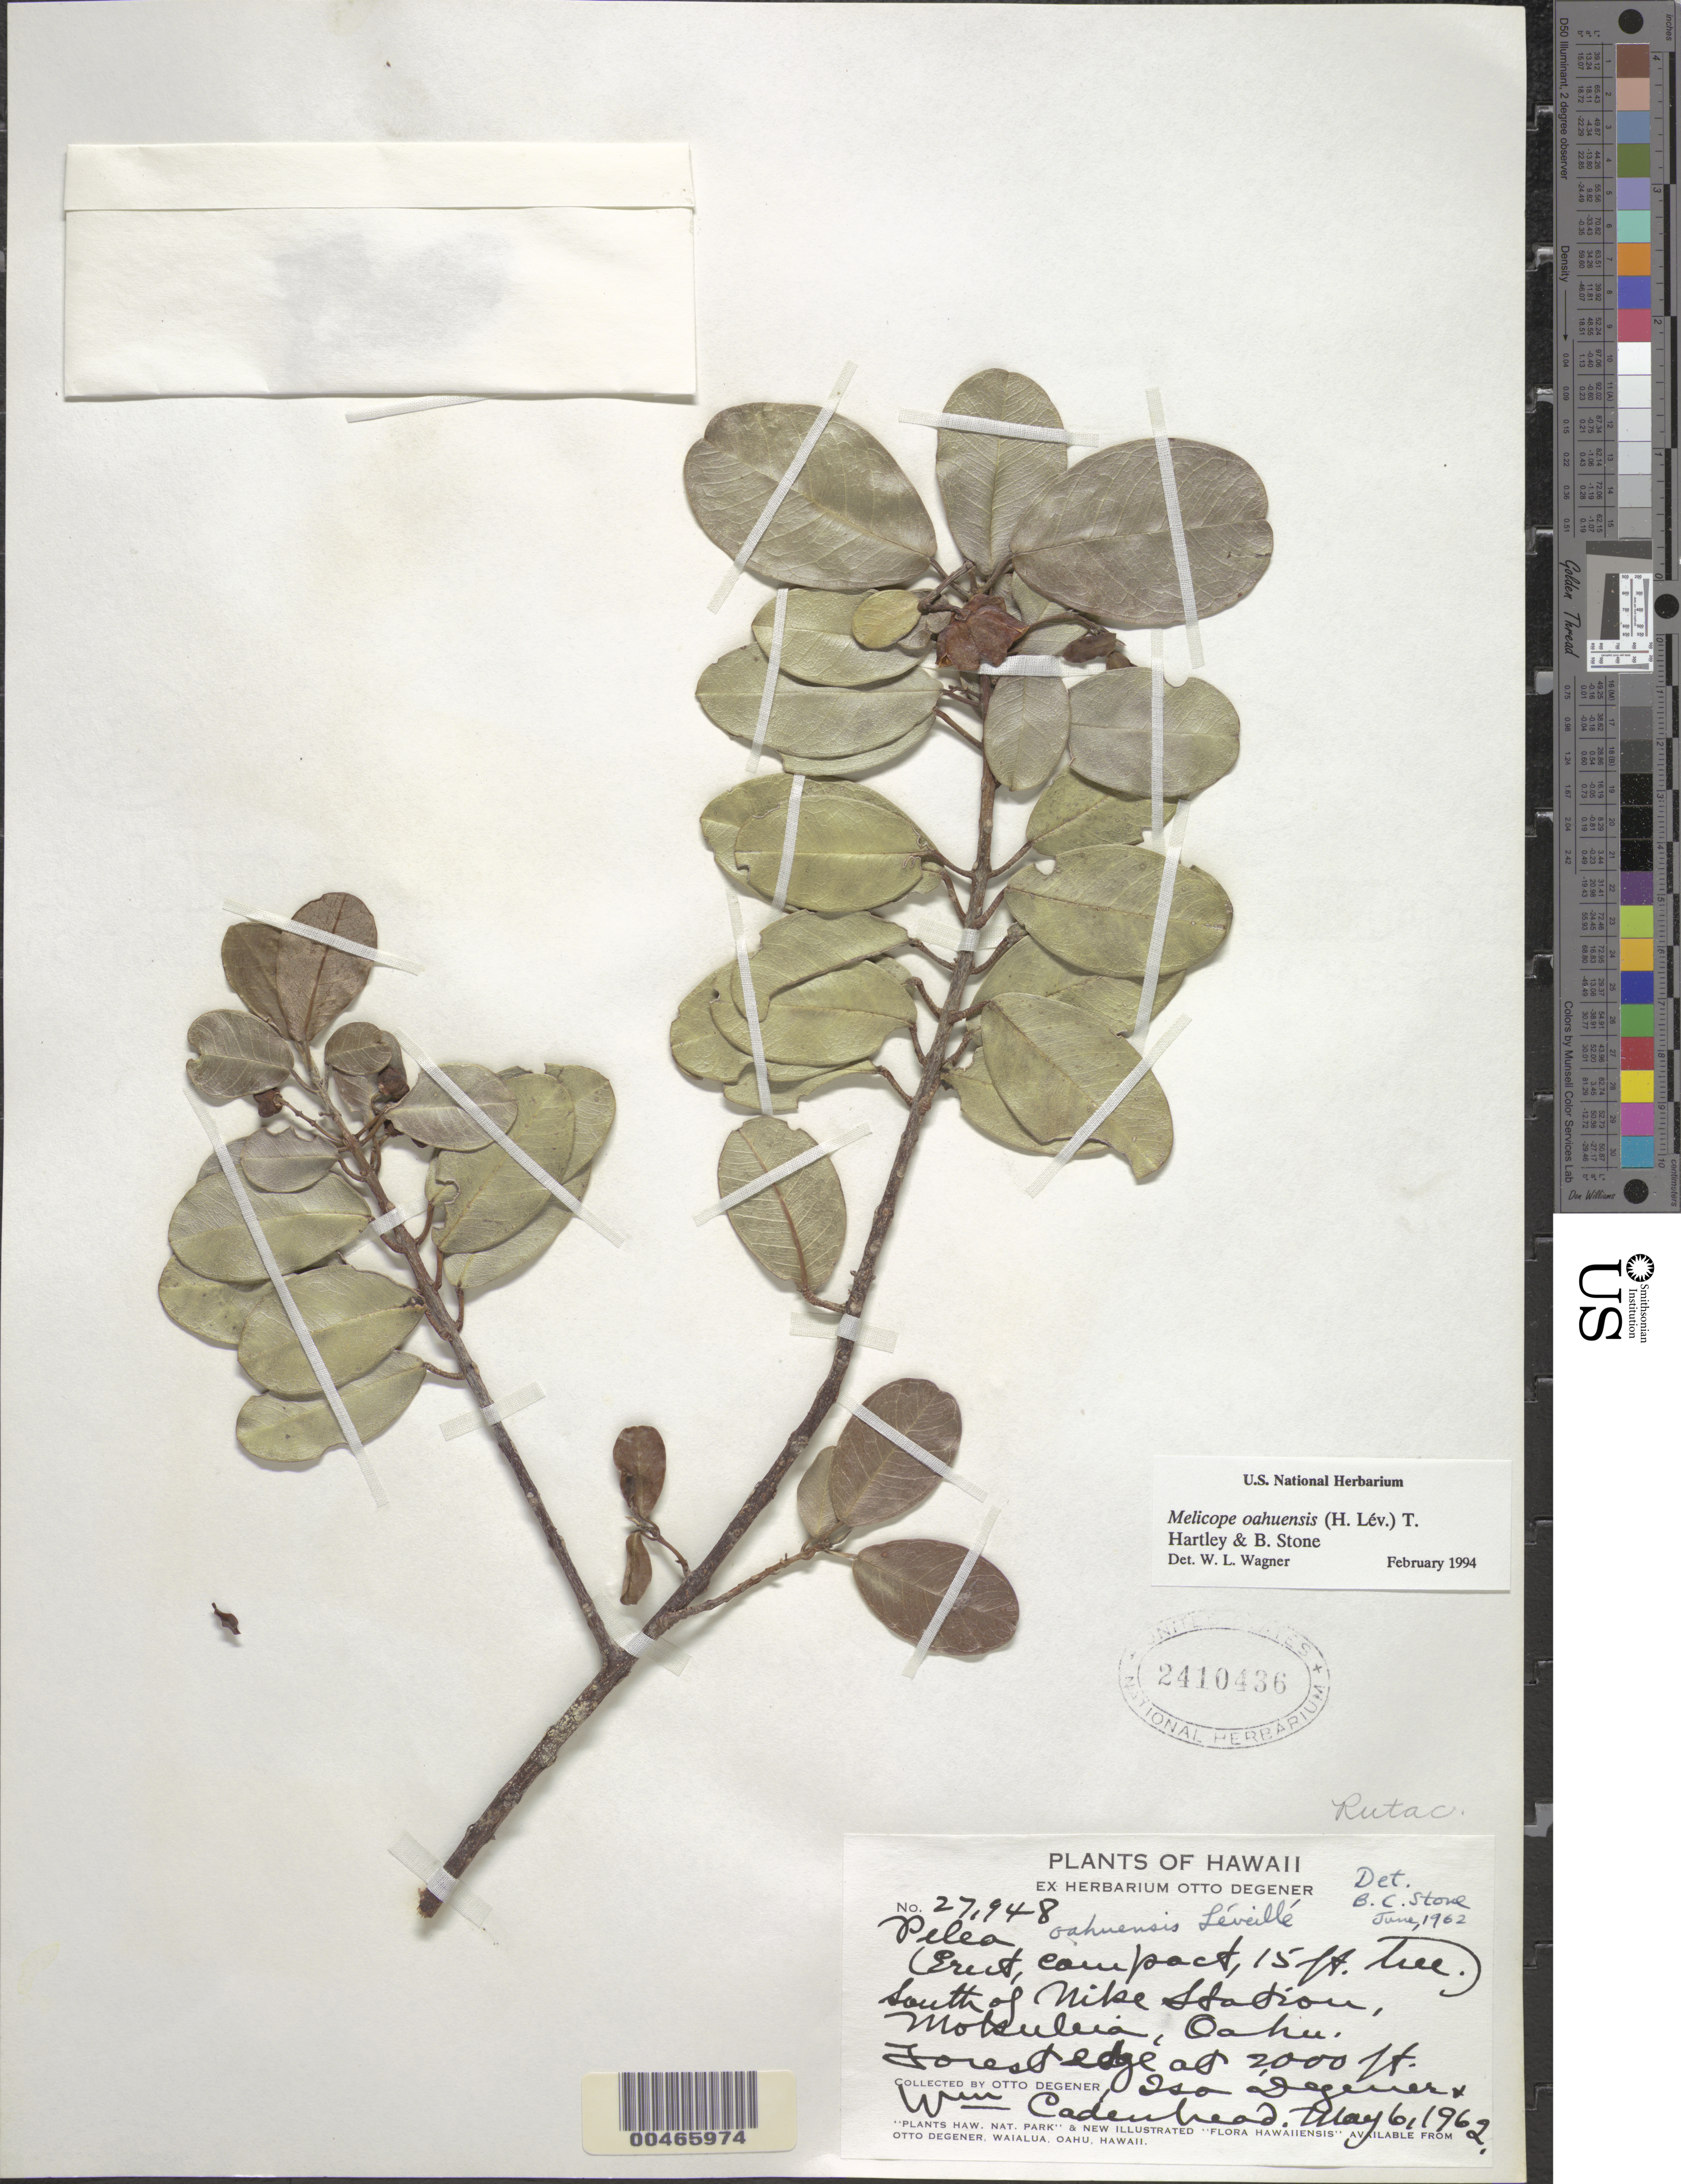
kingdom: Plantae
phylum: Tracheophyta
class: Magnoliopsida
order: Sapindales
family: Rutaceae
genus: Melicope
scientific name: Melicope oahuensis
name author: (H. Lév.) T.G. Hartley & B.C. Stone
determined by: Wagner, W. L., (BOT), Smithsonian Institution - National Museum of Natural History (UNITED STATES)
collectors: O. Degener, I. Degener & W. Cadenhead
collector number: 27948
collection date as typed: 6 May 1962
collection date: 1962-05-06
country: United States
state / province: Hawaii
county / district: Honolulu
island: Oahu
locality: South of Nike Station, Mokuleia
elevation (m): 610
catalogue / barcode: US 2410436